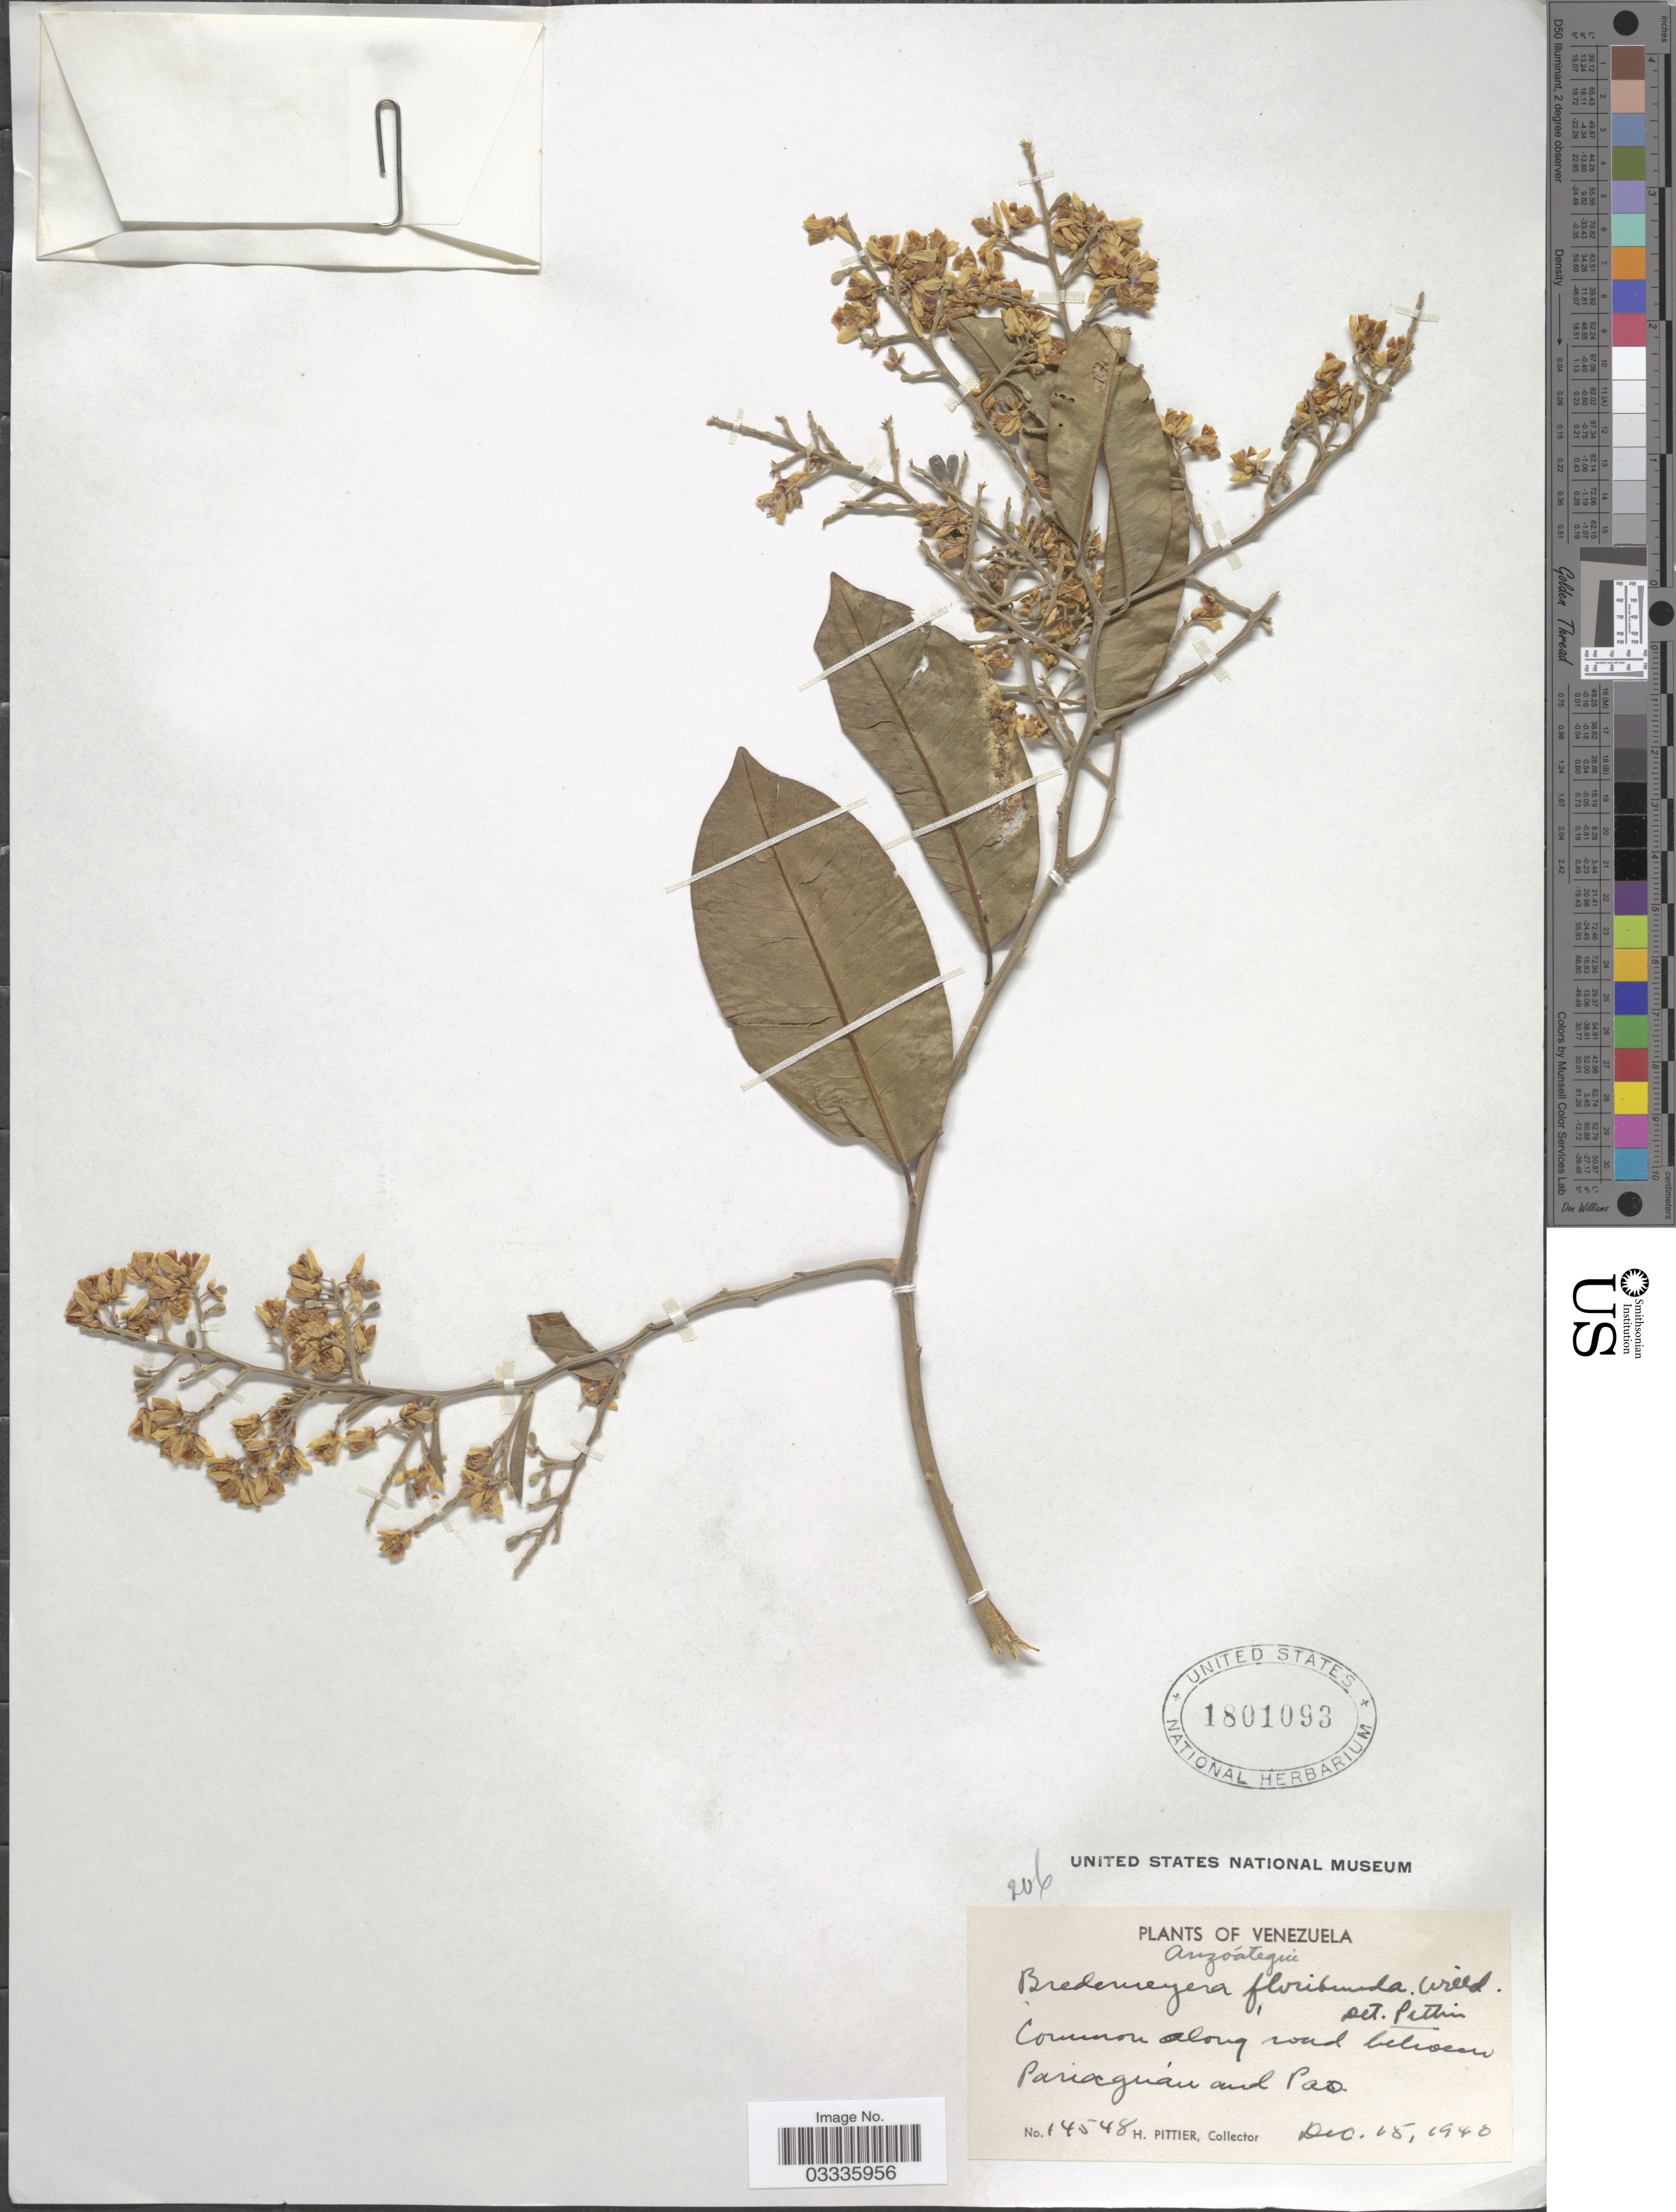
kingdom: Plantae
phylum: Tracheophyta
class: Magnoliopsida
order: Fabales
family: Polygalaceae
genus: Bredemeyera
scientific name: Bredemeyera floribunda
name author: Willd.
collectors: H. F. Pittier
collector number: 14548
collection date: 1940-12-15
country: Venezuela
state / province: Anzoategui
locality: Common along road between Pariaguán and Pao.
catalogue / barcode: US 1801093